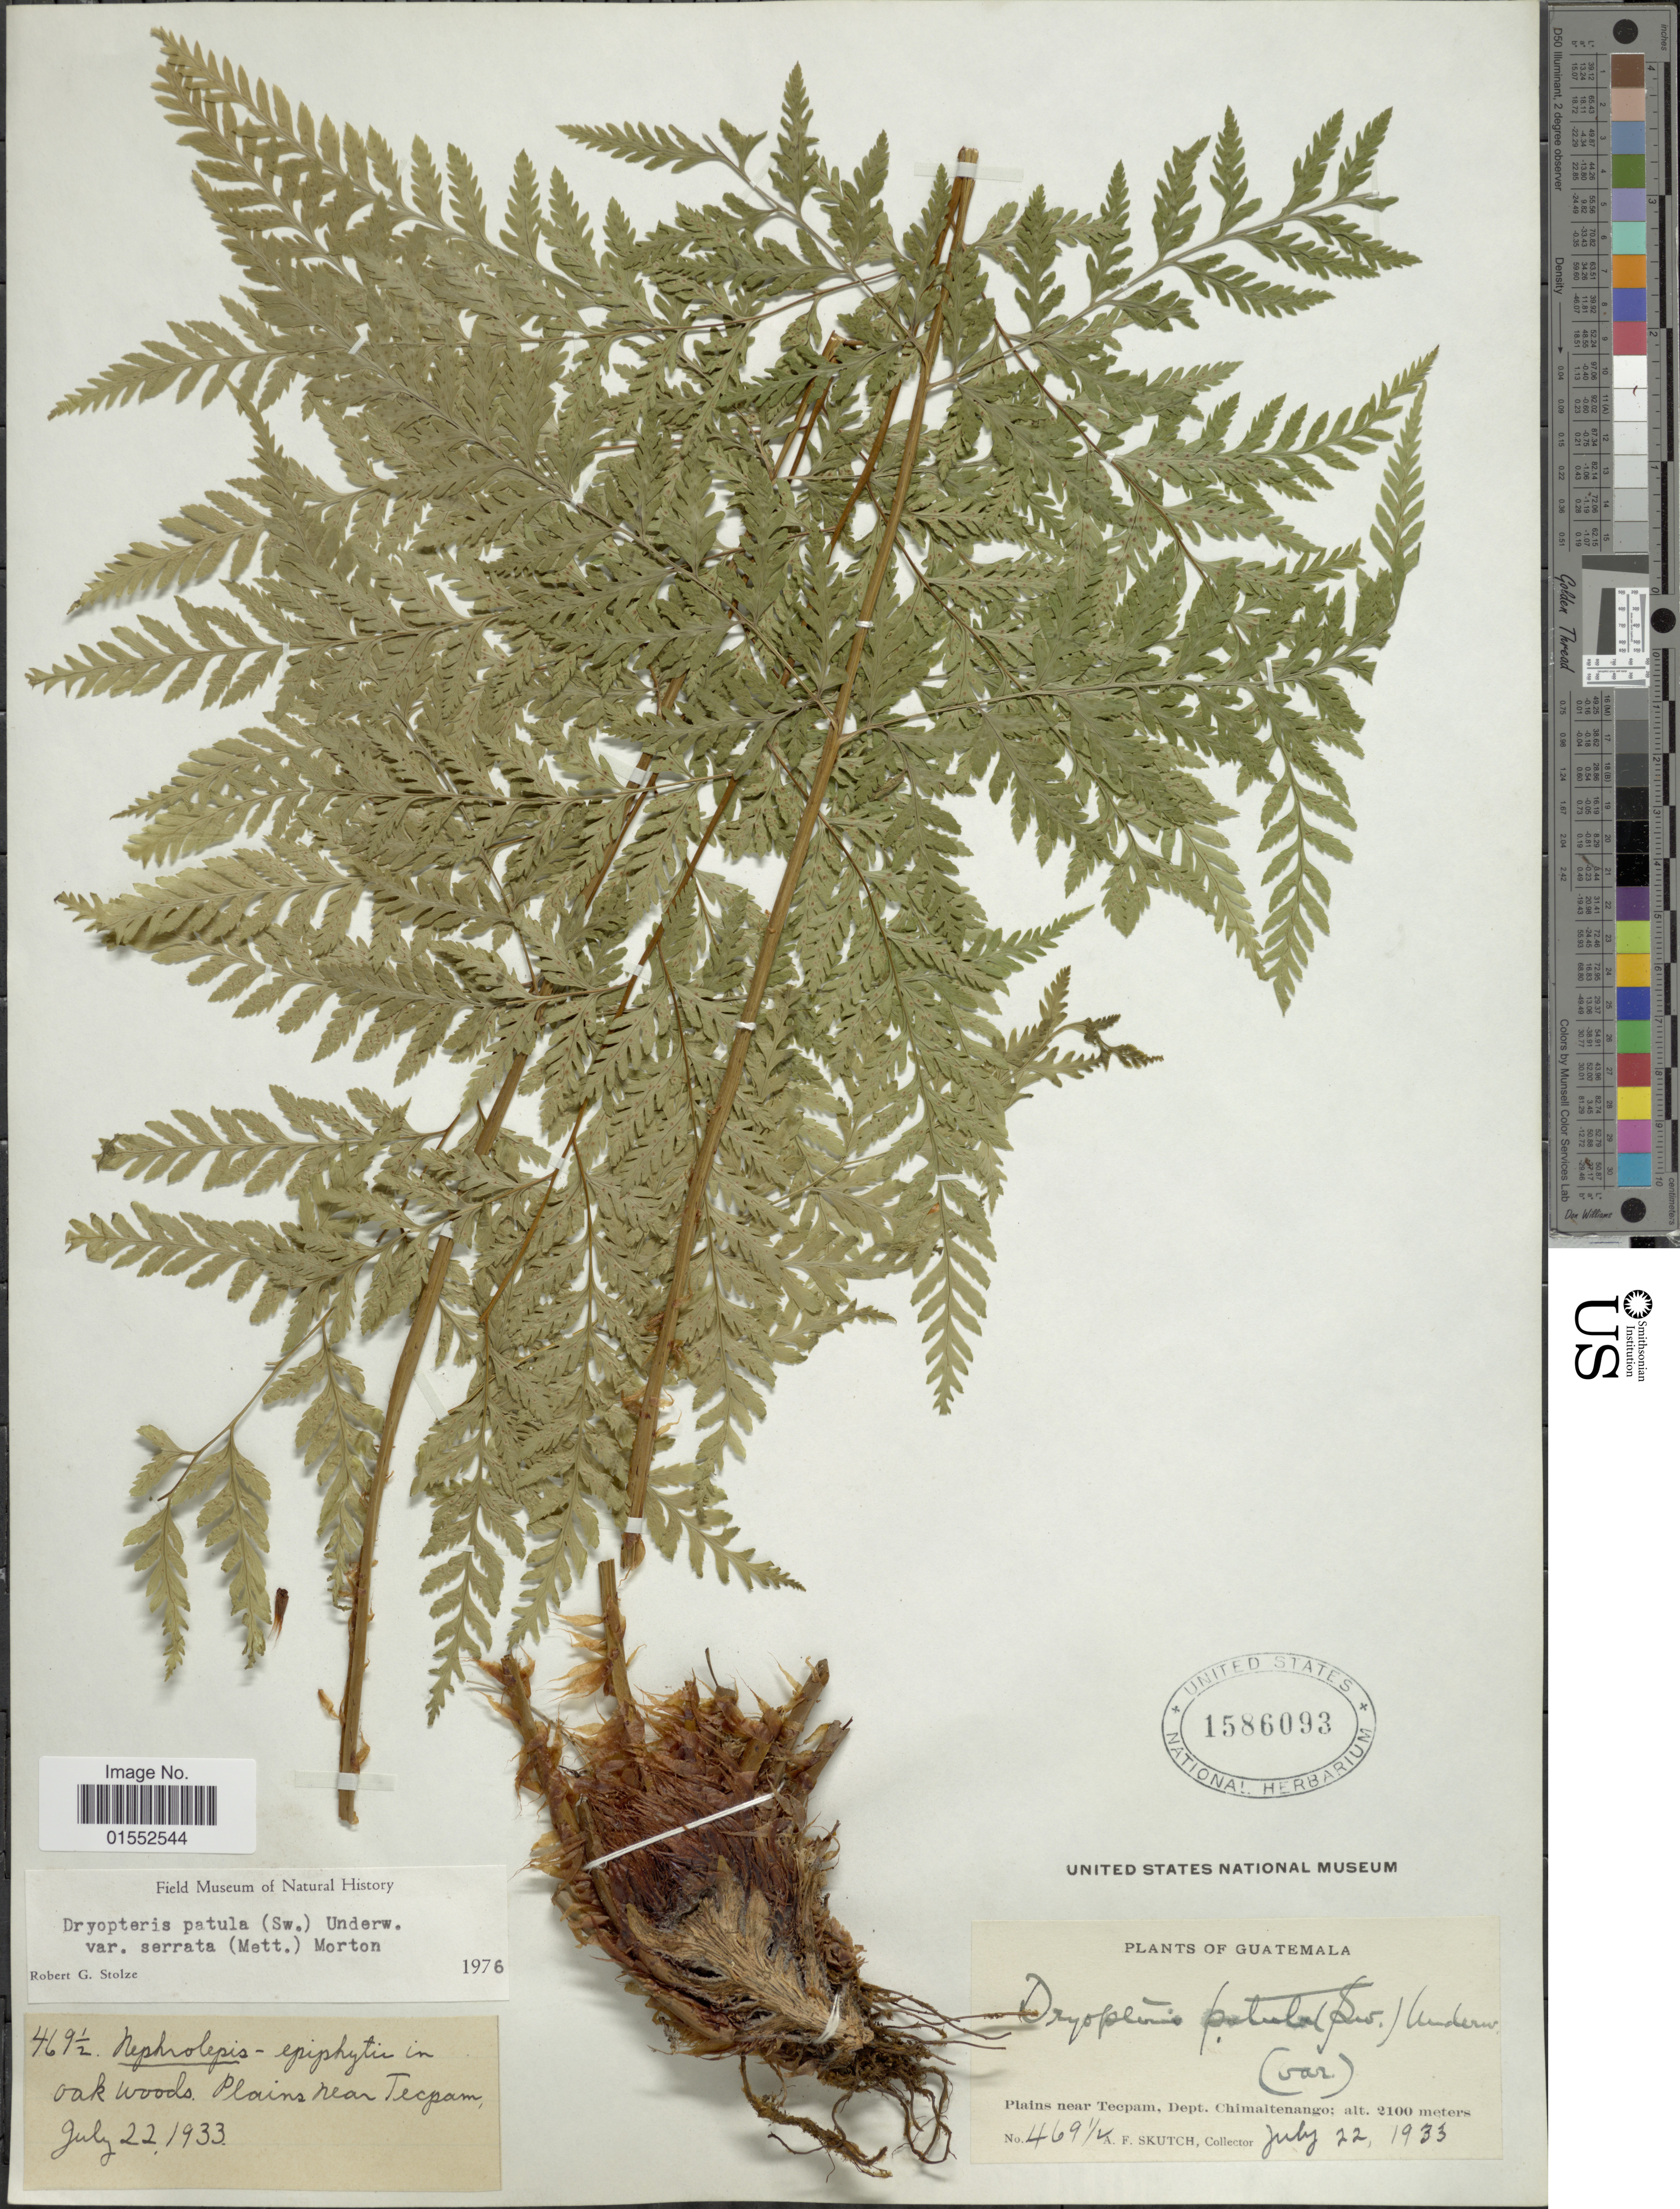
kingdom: Plantae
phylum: Tracheophyta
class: Polypodiopsida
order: Polypodiales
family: Dryopteridaceae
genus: Dryopteris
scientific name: Dryopteris patula var. serrata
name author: (Mett.) C.V. Morton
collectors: A. F. Skutch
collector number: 469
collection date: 1933-07-22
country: Guatemala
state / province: Chimaltenango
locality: Guatemala. Plains near Teepam, Dept. Chimaltenango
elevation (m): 2100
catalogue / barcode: US 1586093